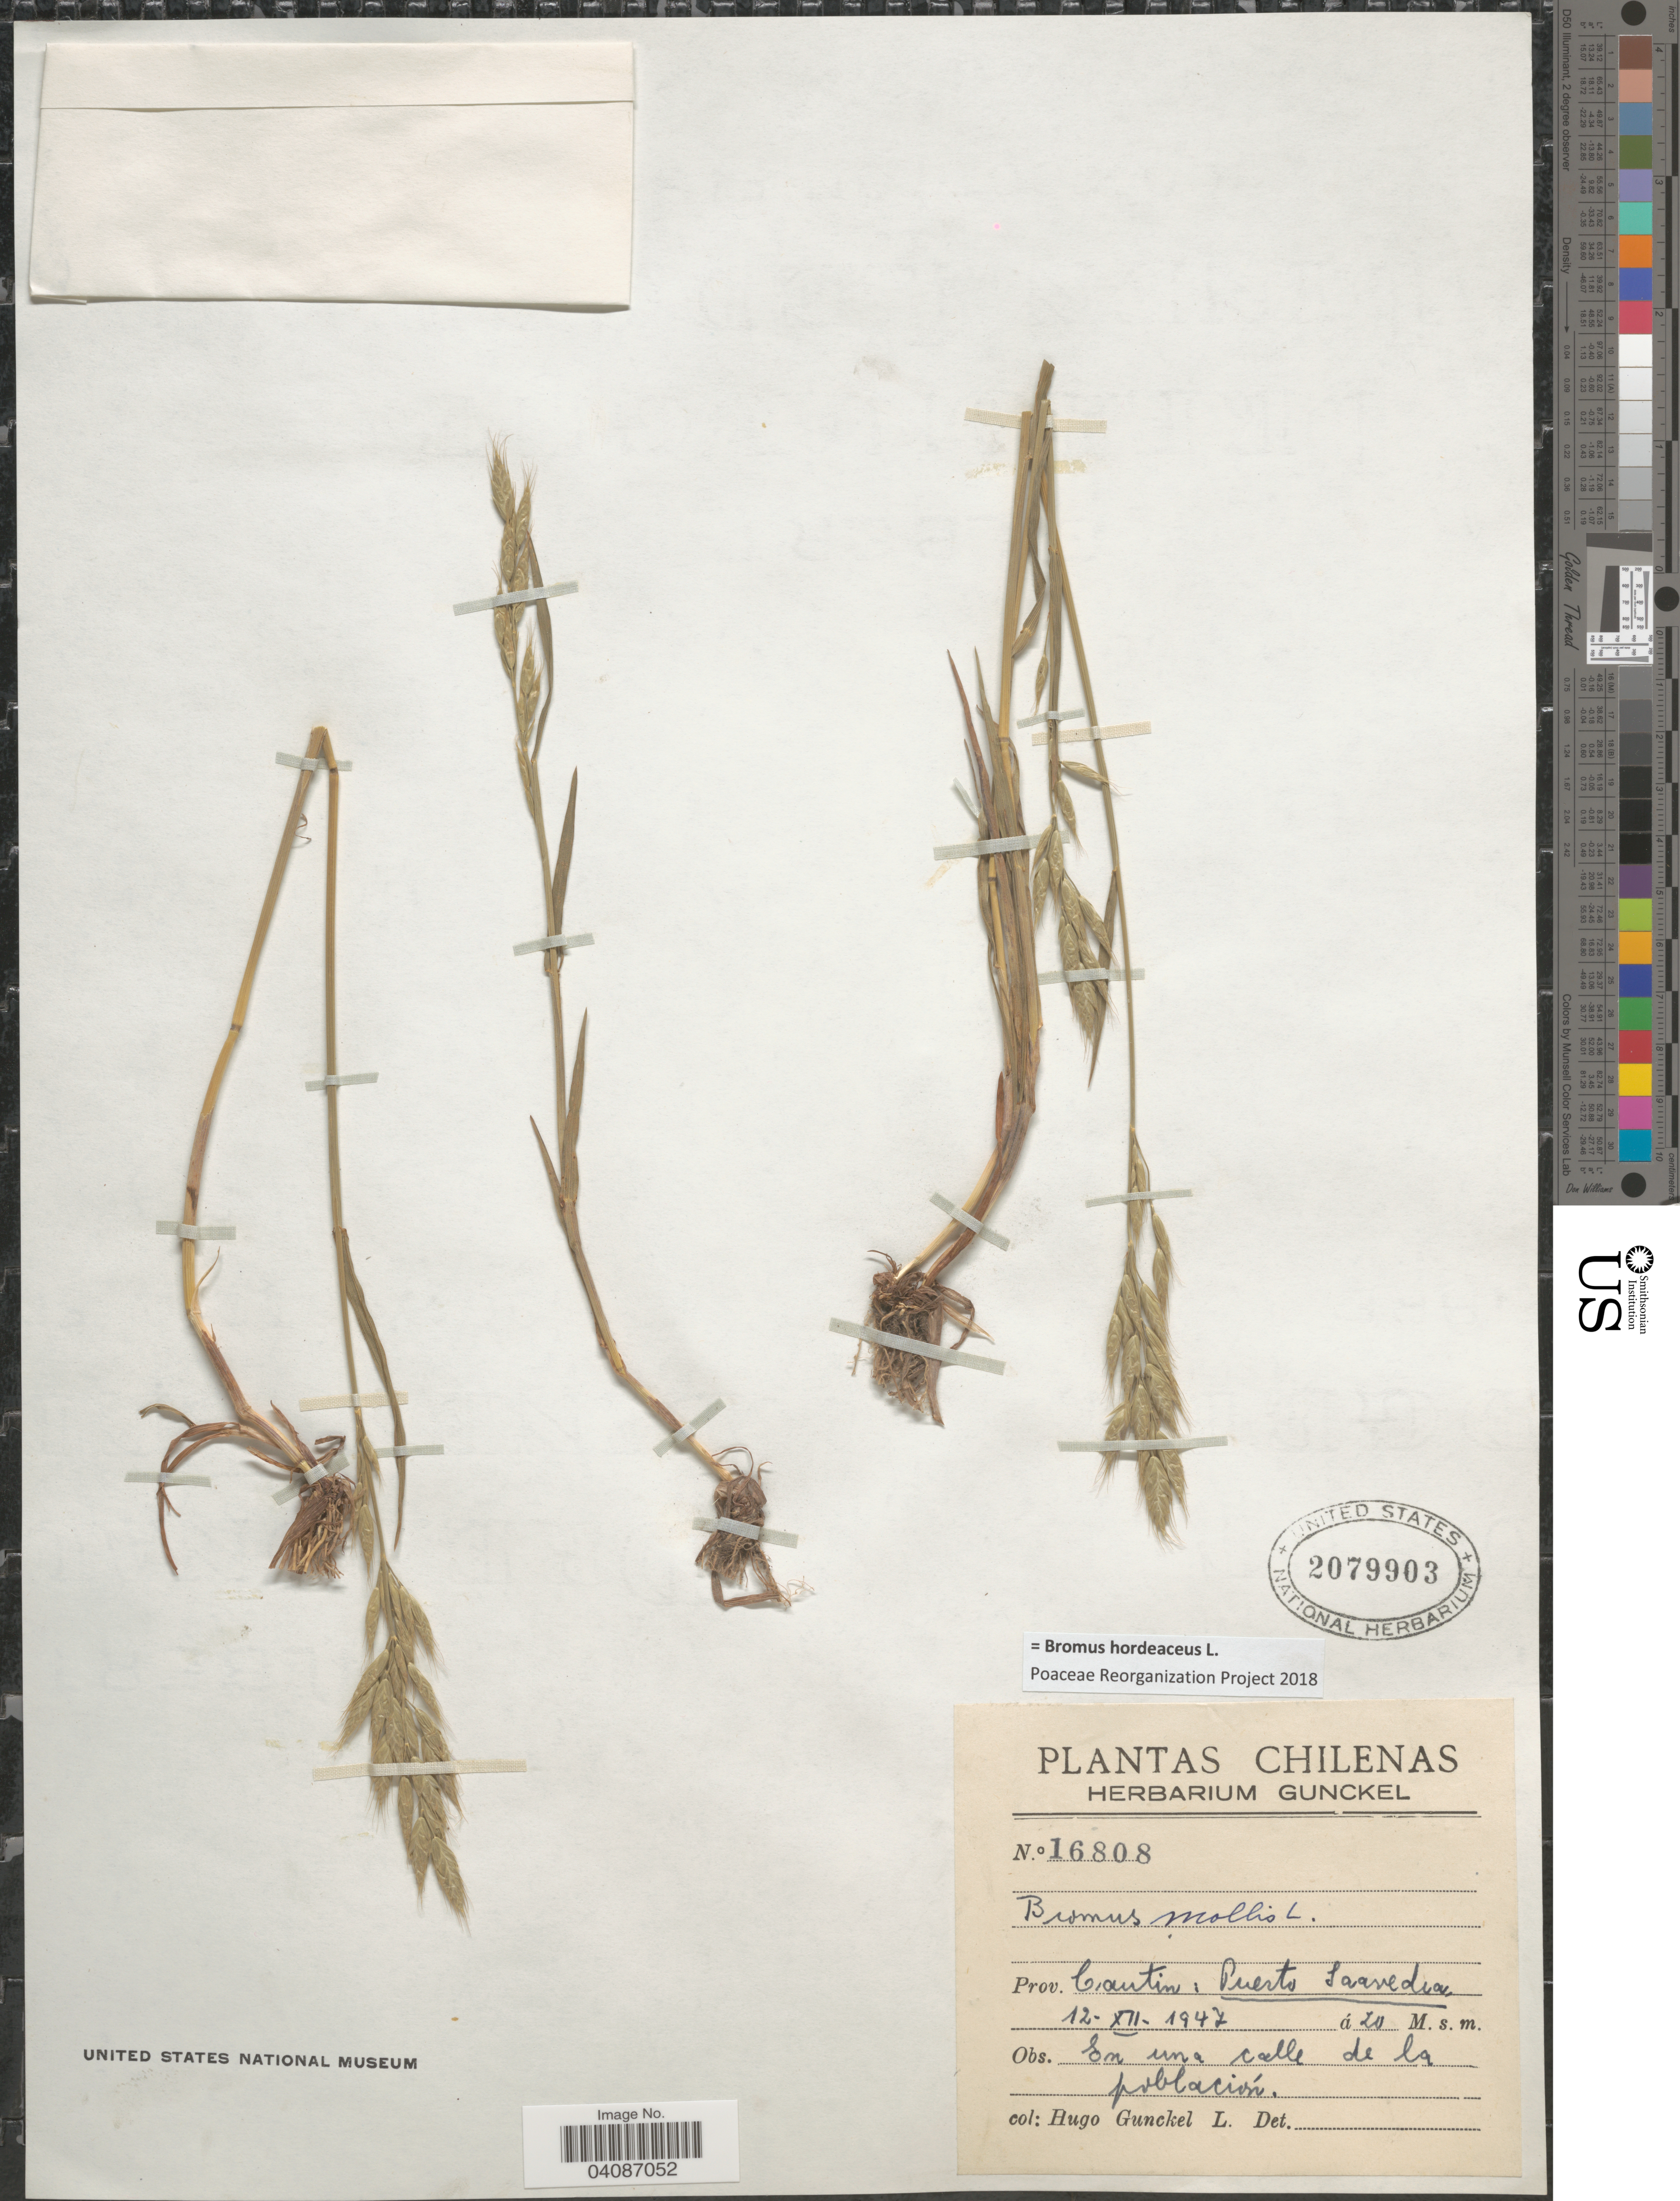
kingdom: Plantae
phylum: Tracheophyta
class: Liliopsida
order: Poales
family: Poaceae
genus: Bromus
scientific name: Bromus hordeaceus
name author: L.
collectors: H. Gunckel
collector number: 16808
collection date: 1947-12-12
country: Chile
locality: Prov. Cautín: Puerto Saavedra.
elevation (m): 20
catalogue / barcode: US 2079903